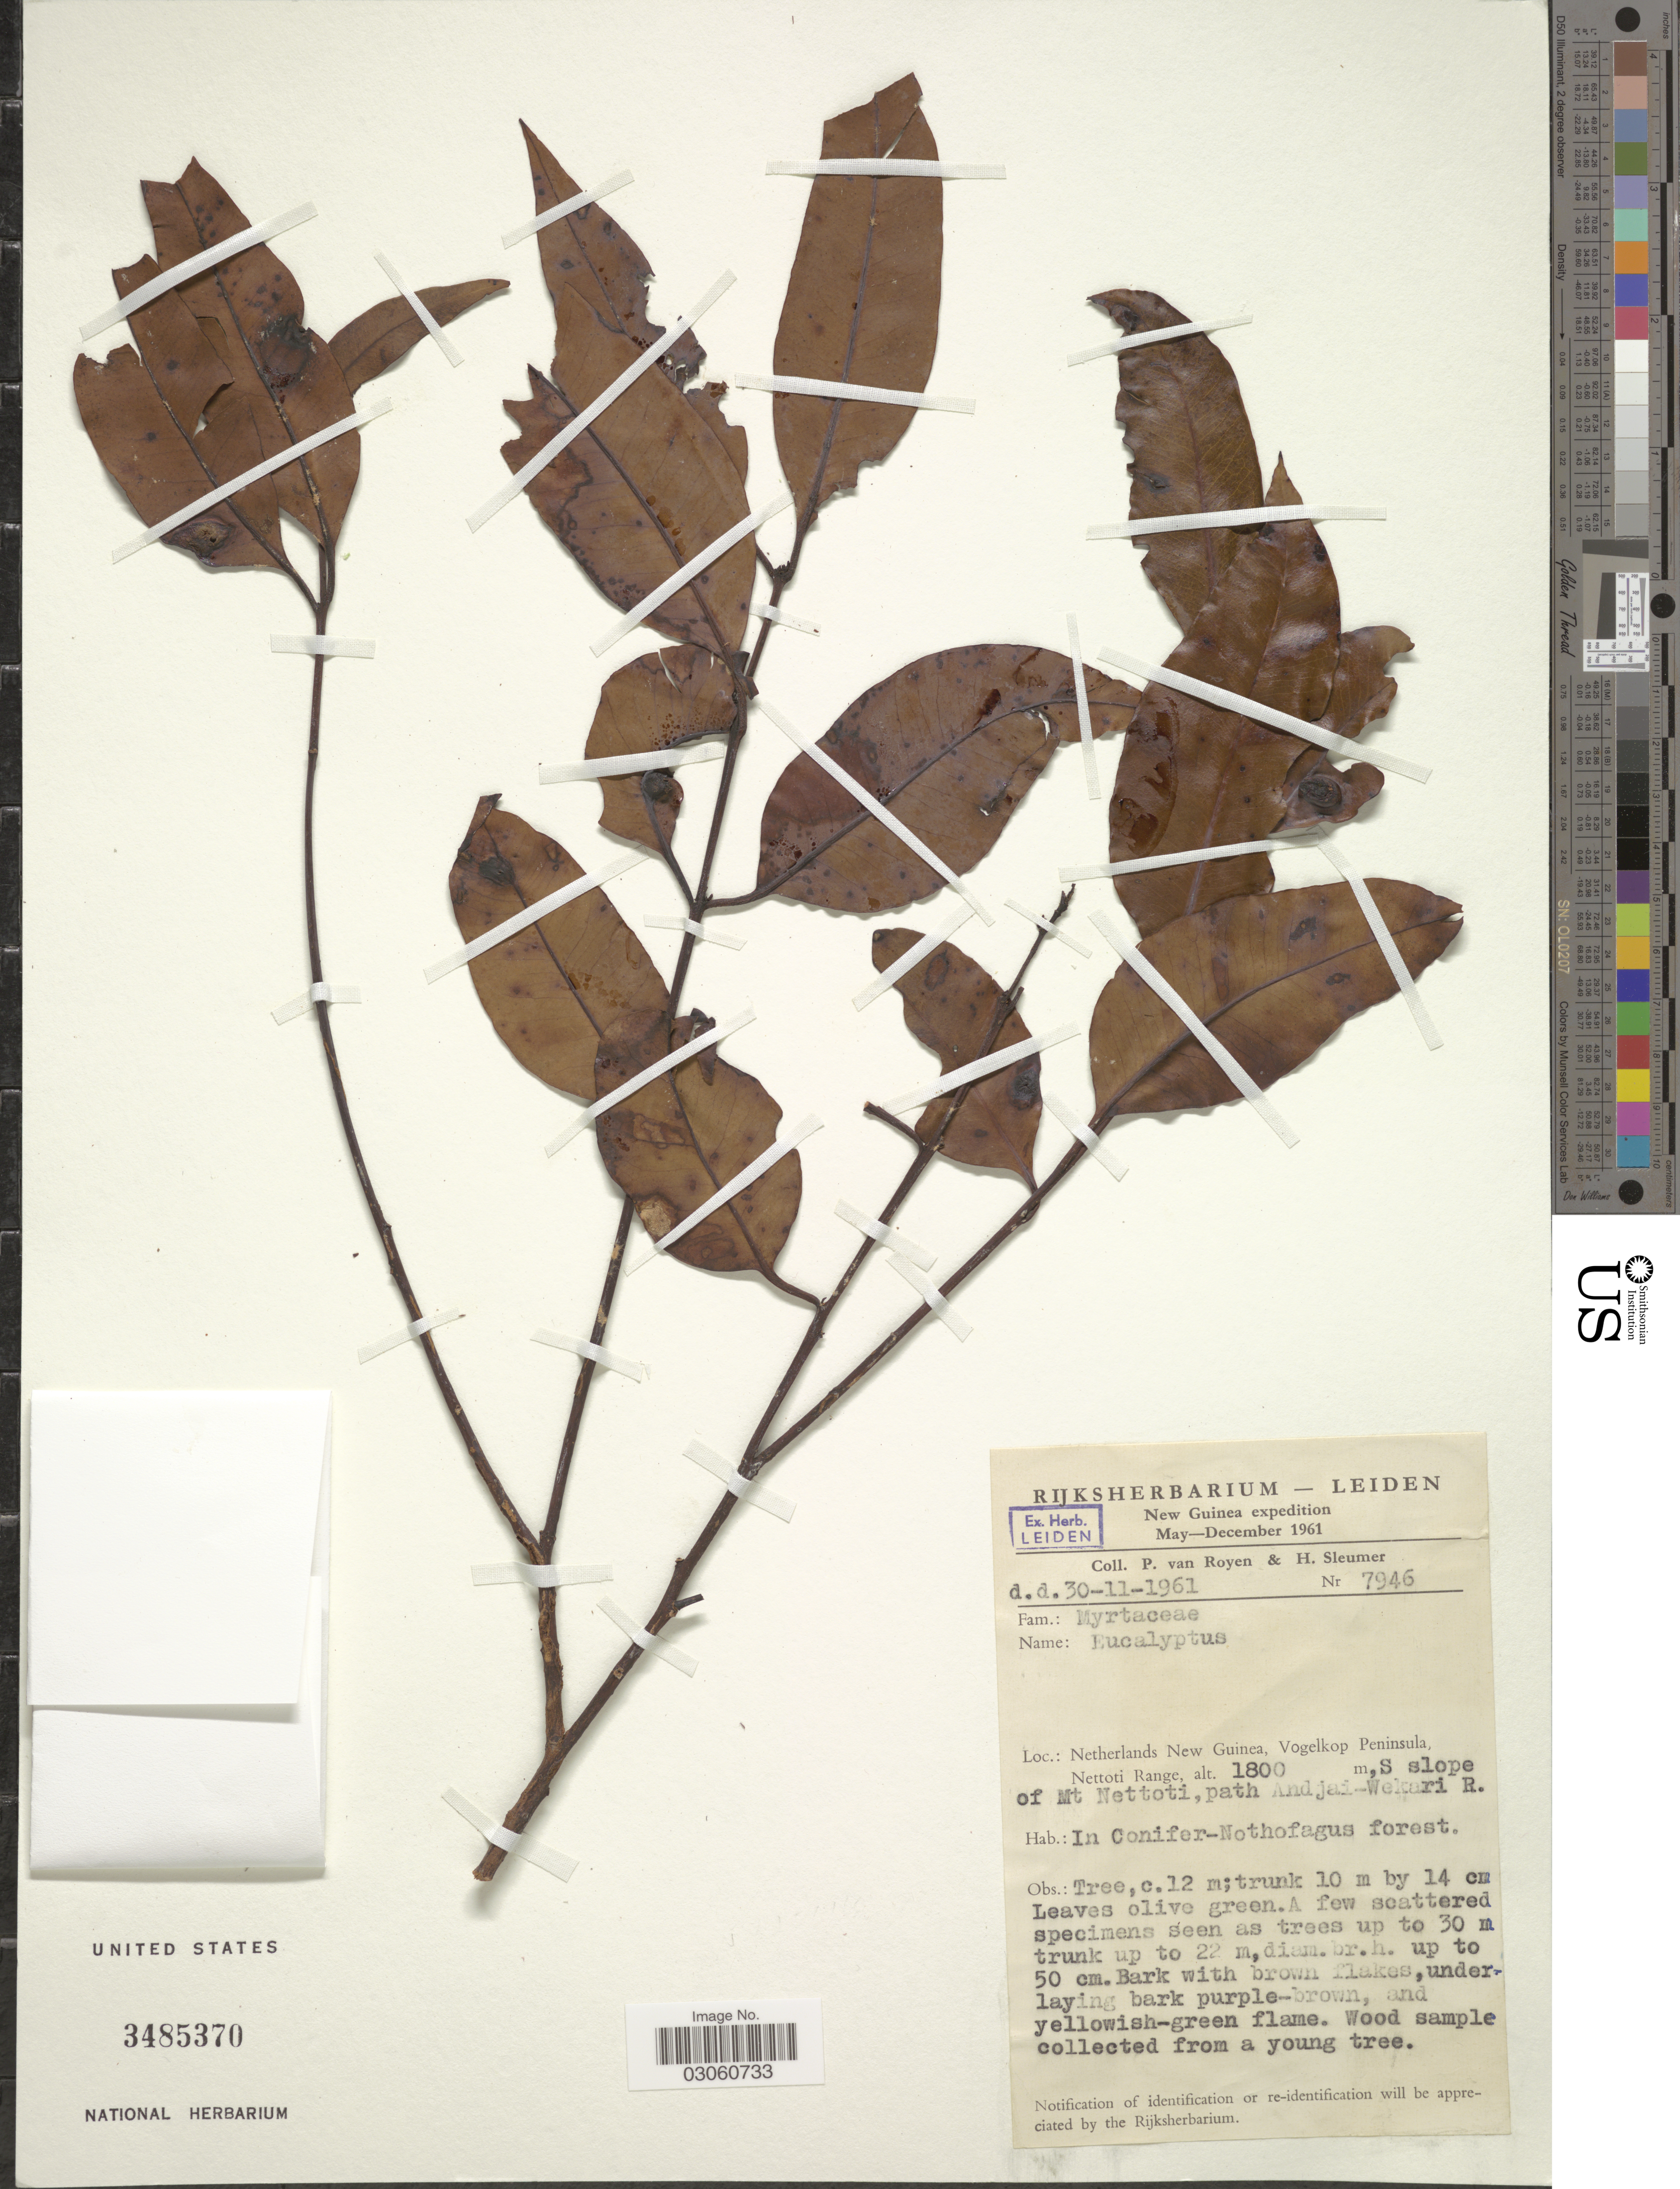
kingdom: Plantae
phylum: Tracheophyta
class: Magnoliopsida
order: Myrtales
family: Myrtaceae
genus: Eucalyptus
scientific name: Eucalyptus sp.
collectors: P. van Royen & H. O. Sleumer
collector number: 7946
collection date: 1961-11-30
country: Indonesia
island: New Guinea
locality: Netherlands New Guinea, Vogelkop Peninsula, Nettoti Range, S slope of Mt. Nettoti, path Andjai-Wekari R.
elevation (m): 1800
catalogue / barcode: US 3485370